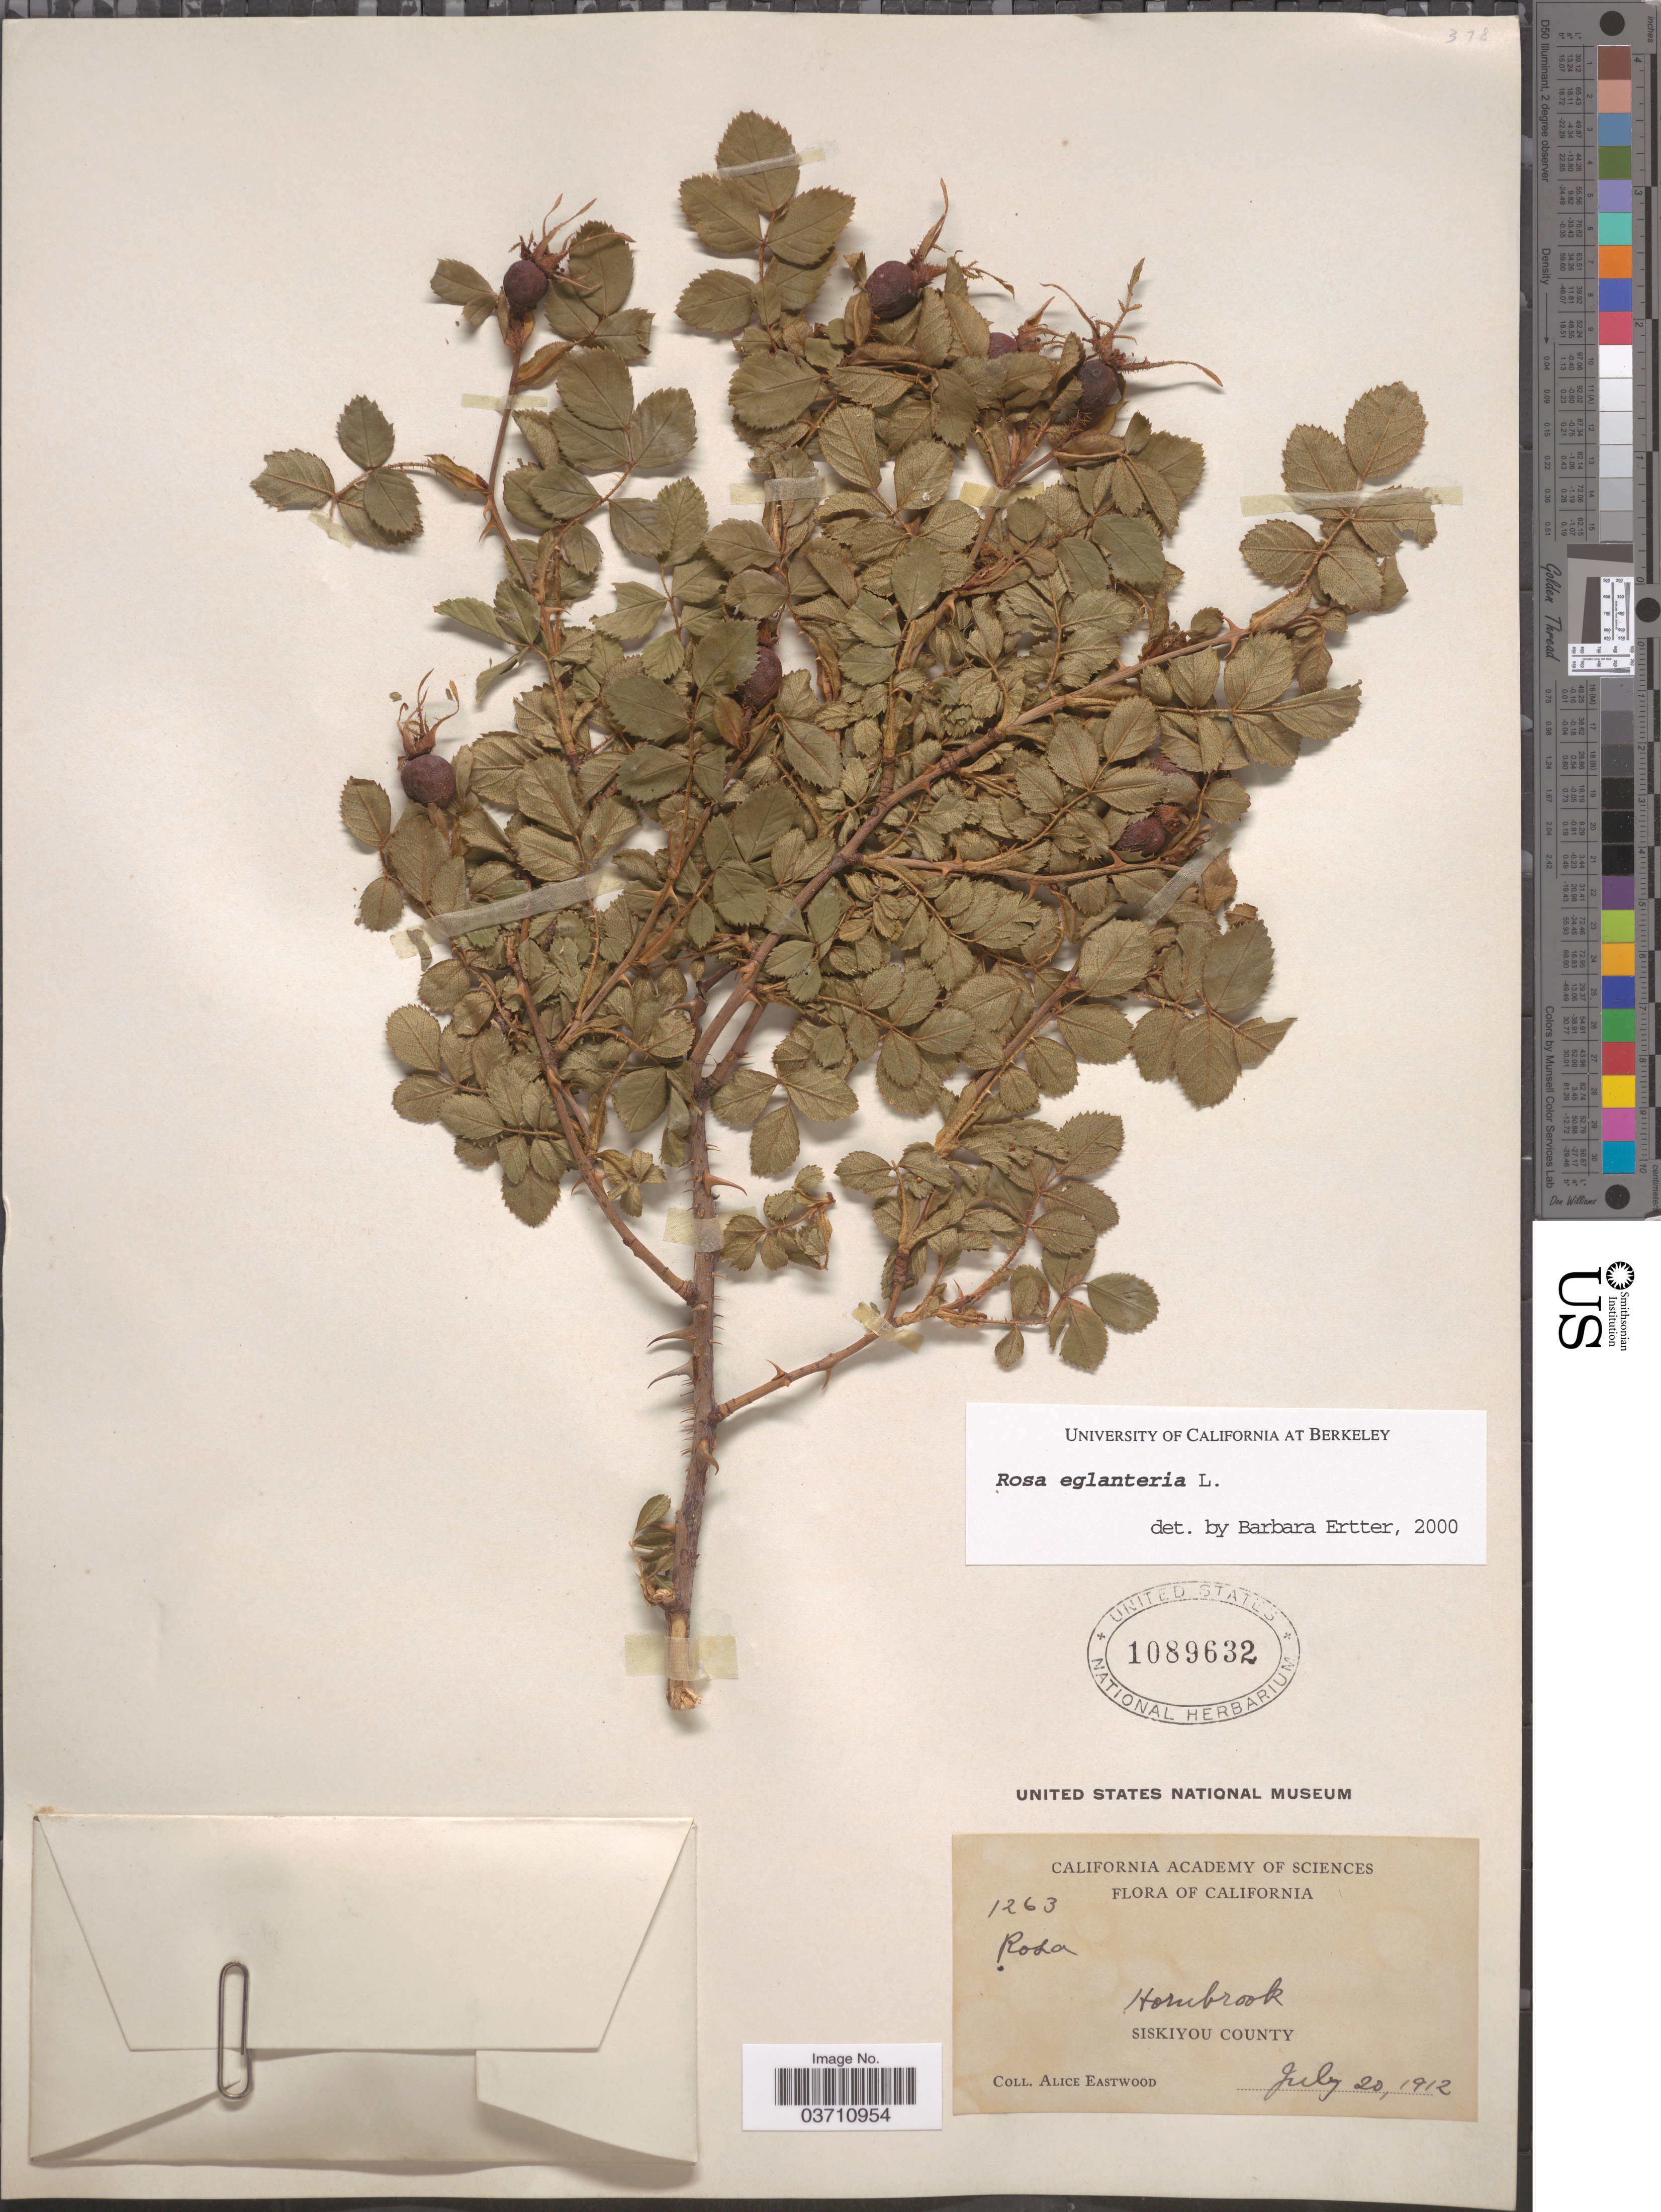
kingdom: Plantae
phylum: Tracheophyta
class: Magnoliopsida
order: Rosales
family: Rosaceae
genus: Rosa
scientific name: Rosa eglanteria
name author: L.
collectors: A. Eastwood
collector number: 1263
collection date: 1912-07-20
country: United States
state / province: California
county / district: Siskiyou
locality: Hornbrook. Siskiyou County.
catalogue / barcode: US 1089632